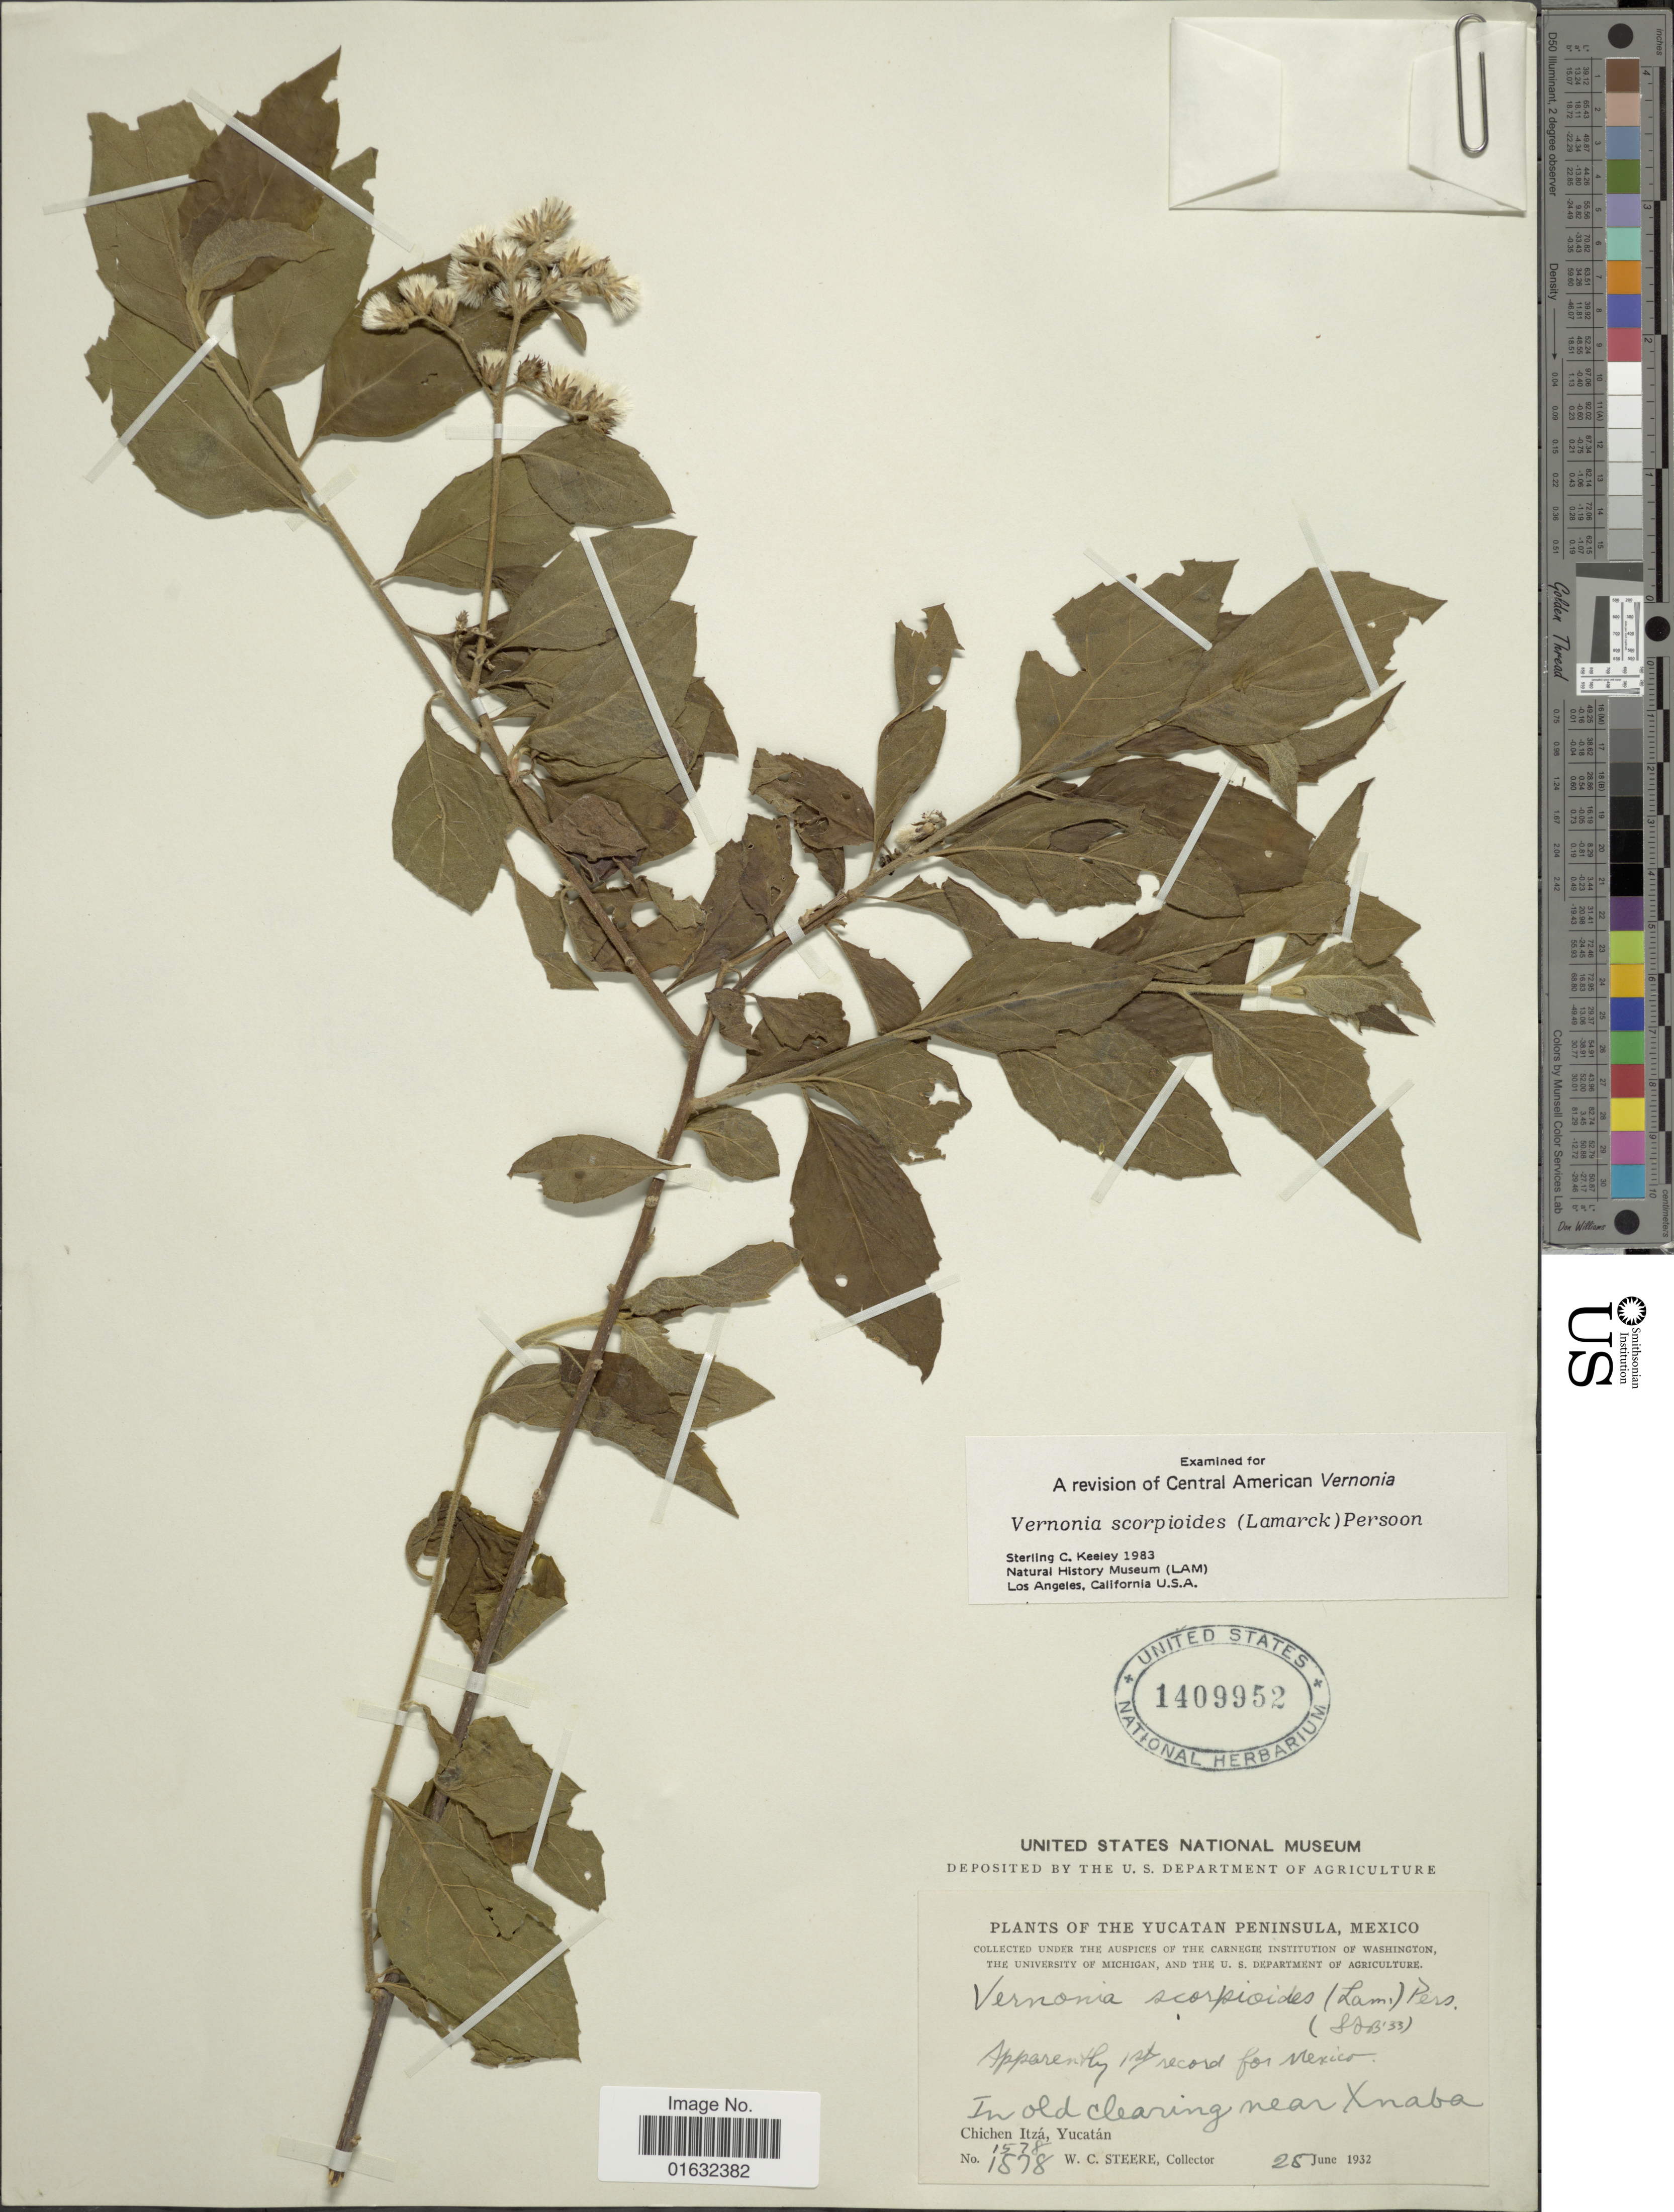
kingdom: Plantae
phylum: Tracheophyta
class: Magnoliopsida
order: Asterales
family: Asteraceae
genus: Cyrtocymura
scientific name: Cyrtocymura scorpioides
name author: (Lam.) H. Rob.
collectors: W. C. Steere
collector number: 1578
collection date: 1932-06-25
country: Mexico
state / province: Yucatán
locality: Yucatan Peninsula, In old clearing near Xnaba, Chichen Itzá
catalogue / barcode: US 1409952